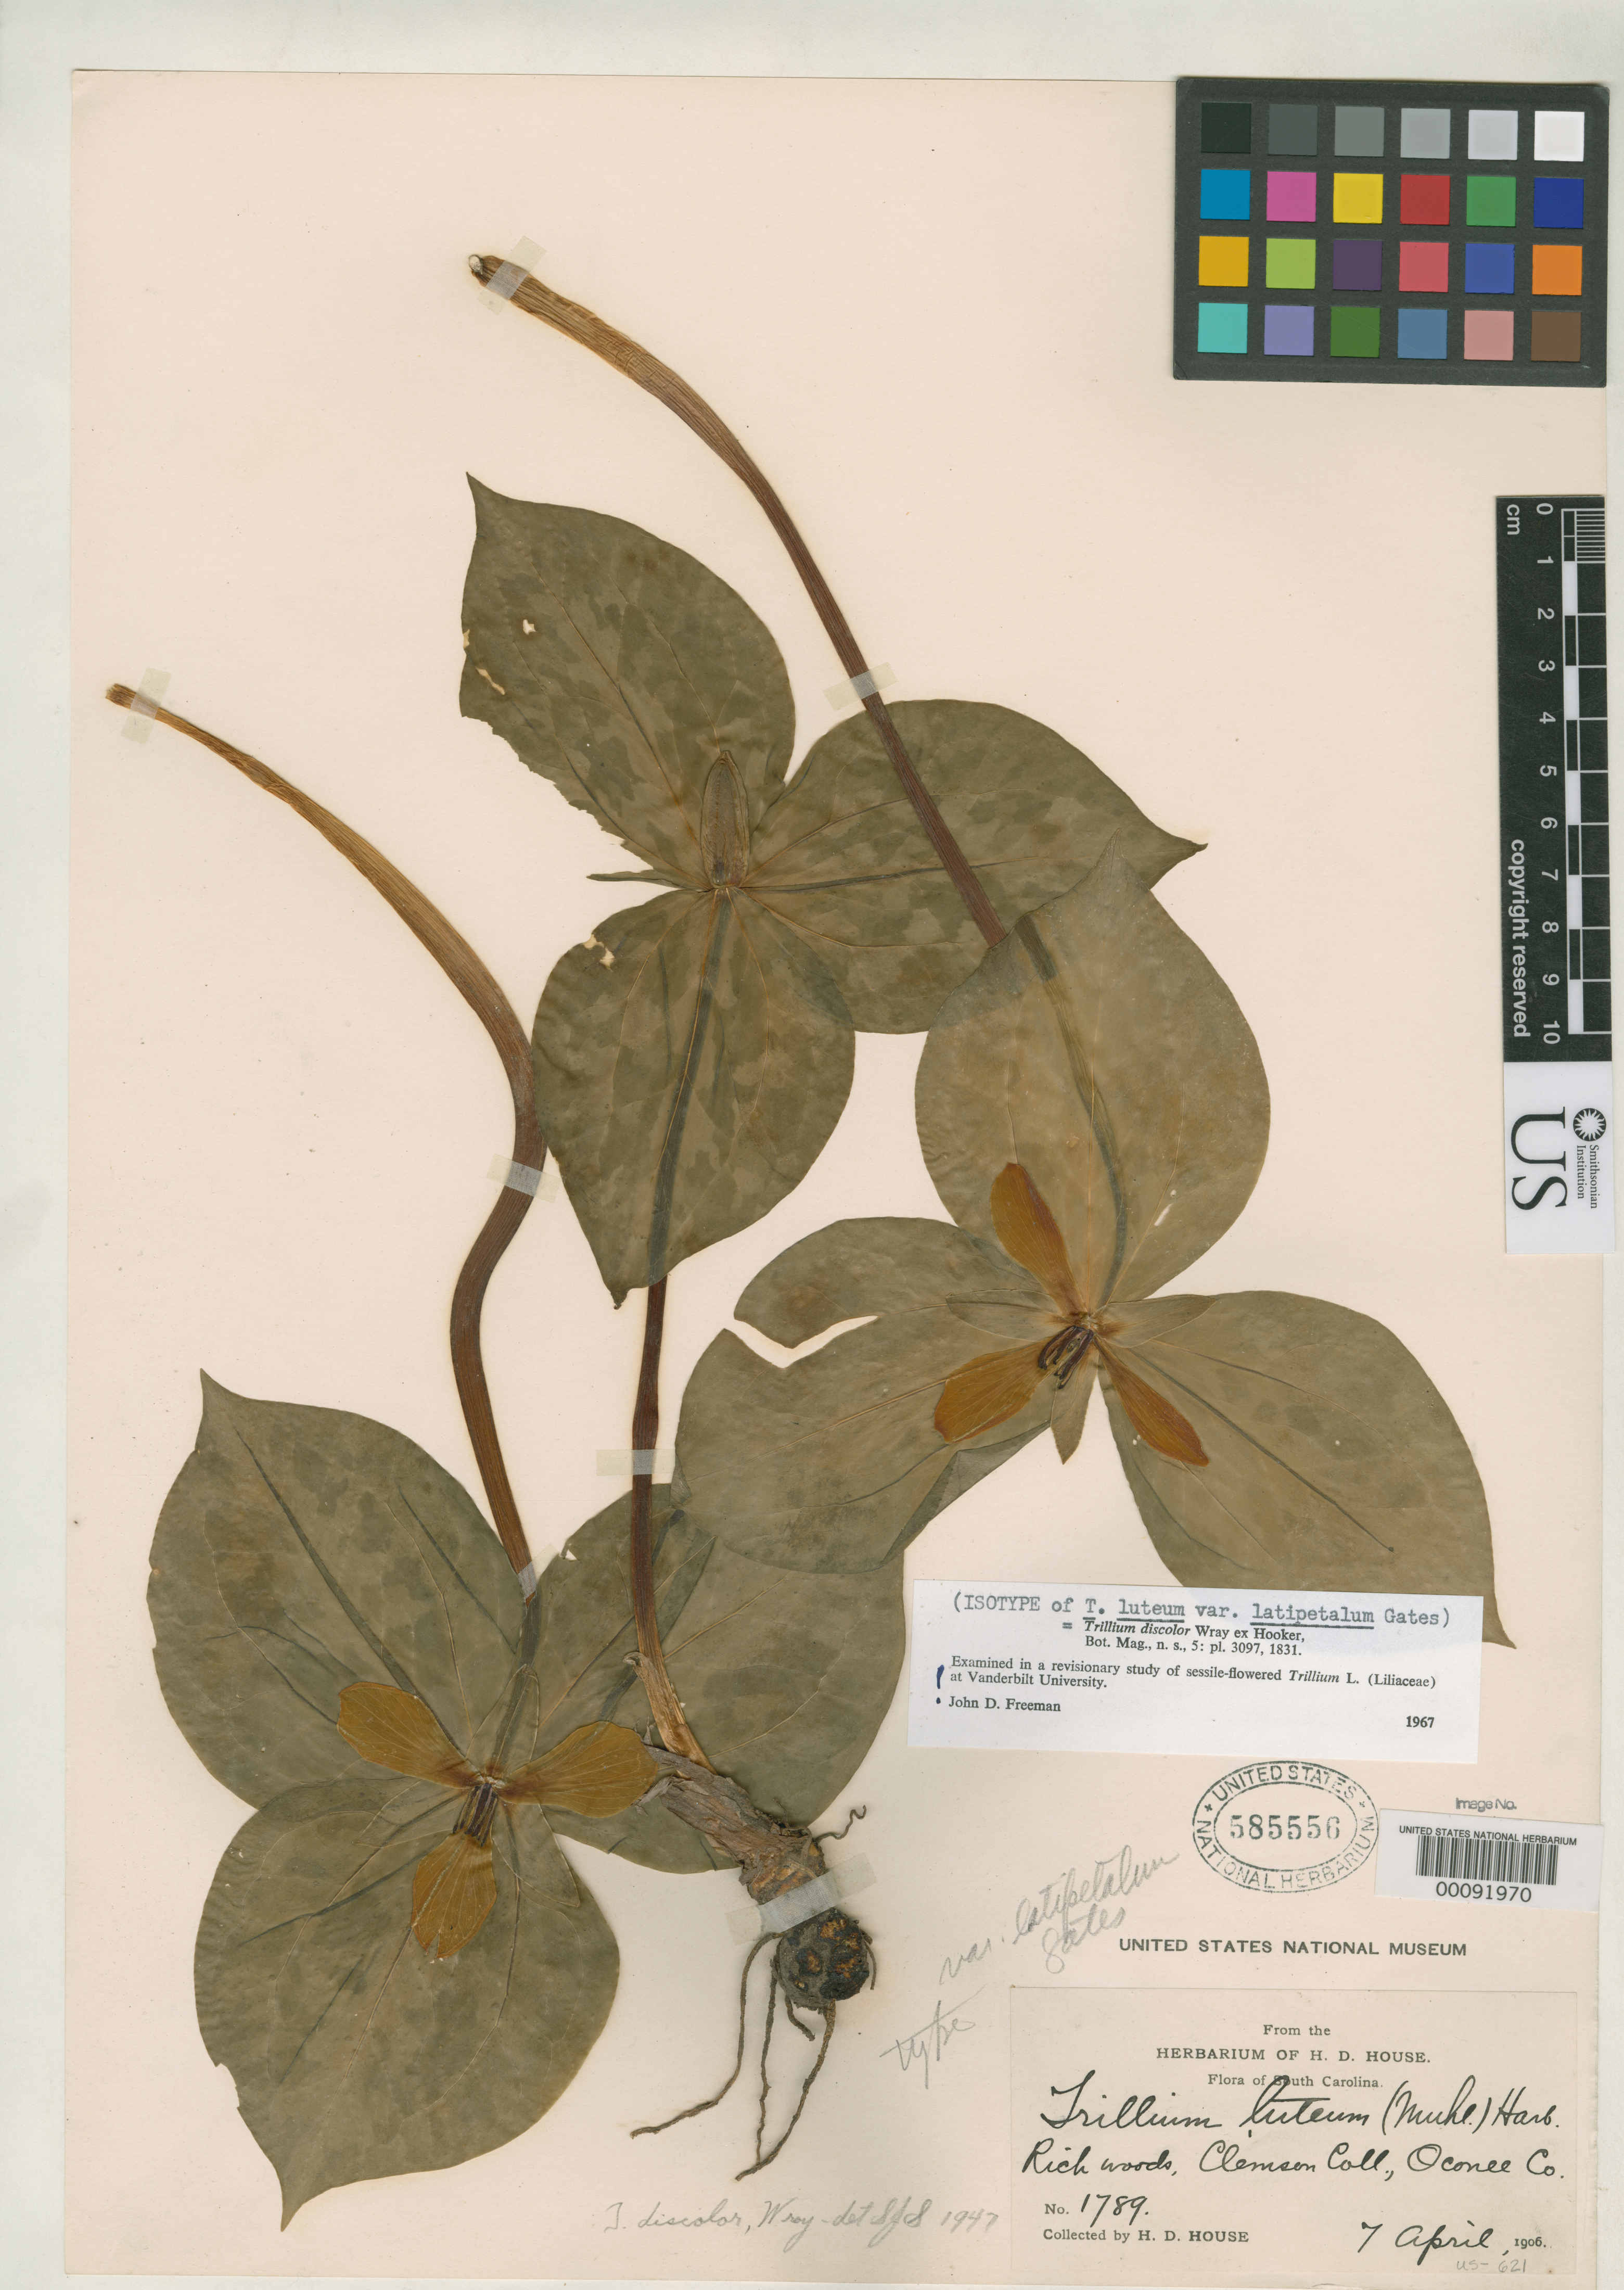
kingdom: Plantae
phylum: Tracheophyta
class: Liliopsida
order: Liliales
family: Melanthiaceae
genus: Trillium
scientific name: Trillium luteum var. latipetalum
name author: R.R. Gates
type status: Type Collection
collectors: H. D. House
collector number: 1789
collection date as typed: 07 Apr 1906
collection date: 1906-04-07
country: United States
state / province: South Carolina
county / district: Oconee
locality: Clemson College.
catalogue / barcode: US 585556